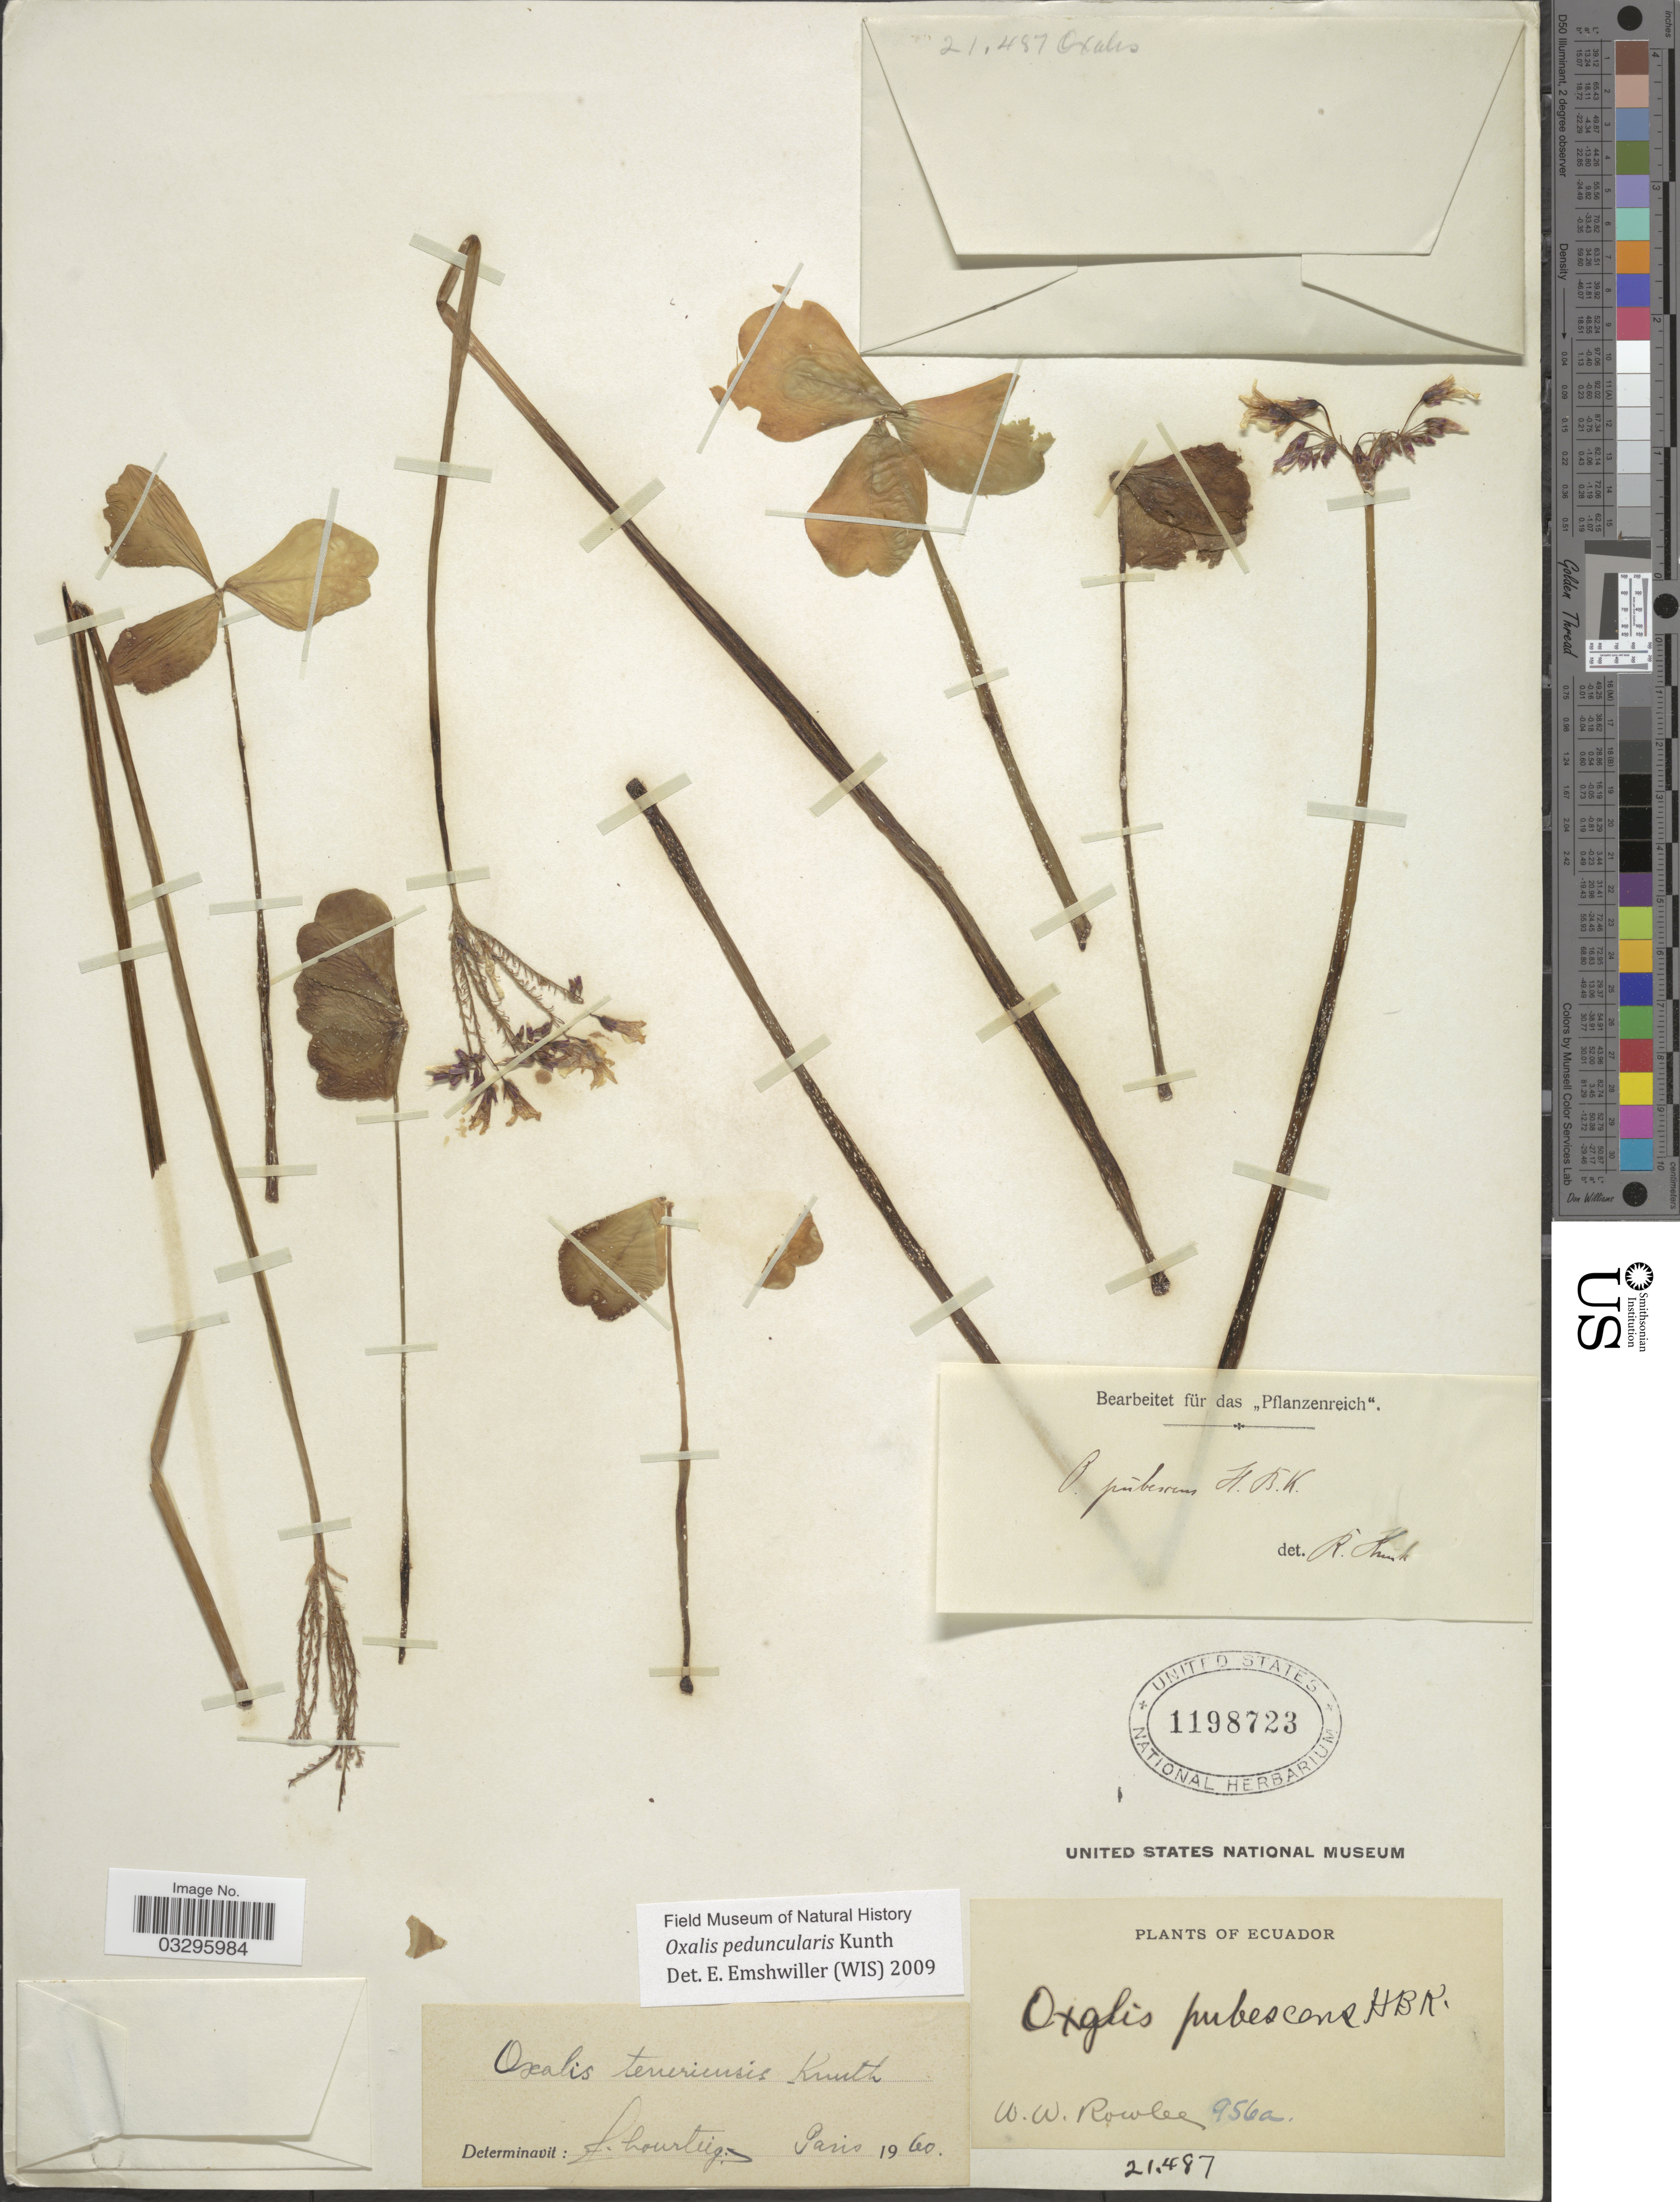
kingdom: Plantae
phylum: Tracheophyta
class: Magnoliopsida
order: Oxalidales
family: Oxalidaceae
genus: Oxalis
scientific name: Oxalis peduncularis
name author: Kunth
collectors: W. W. Rowlee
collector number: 956a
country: Ecuador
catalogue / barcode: US 1198723